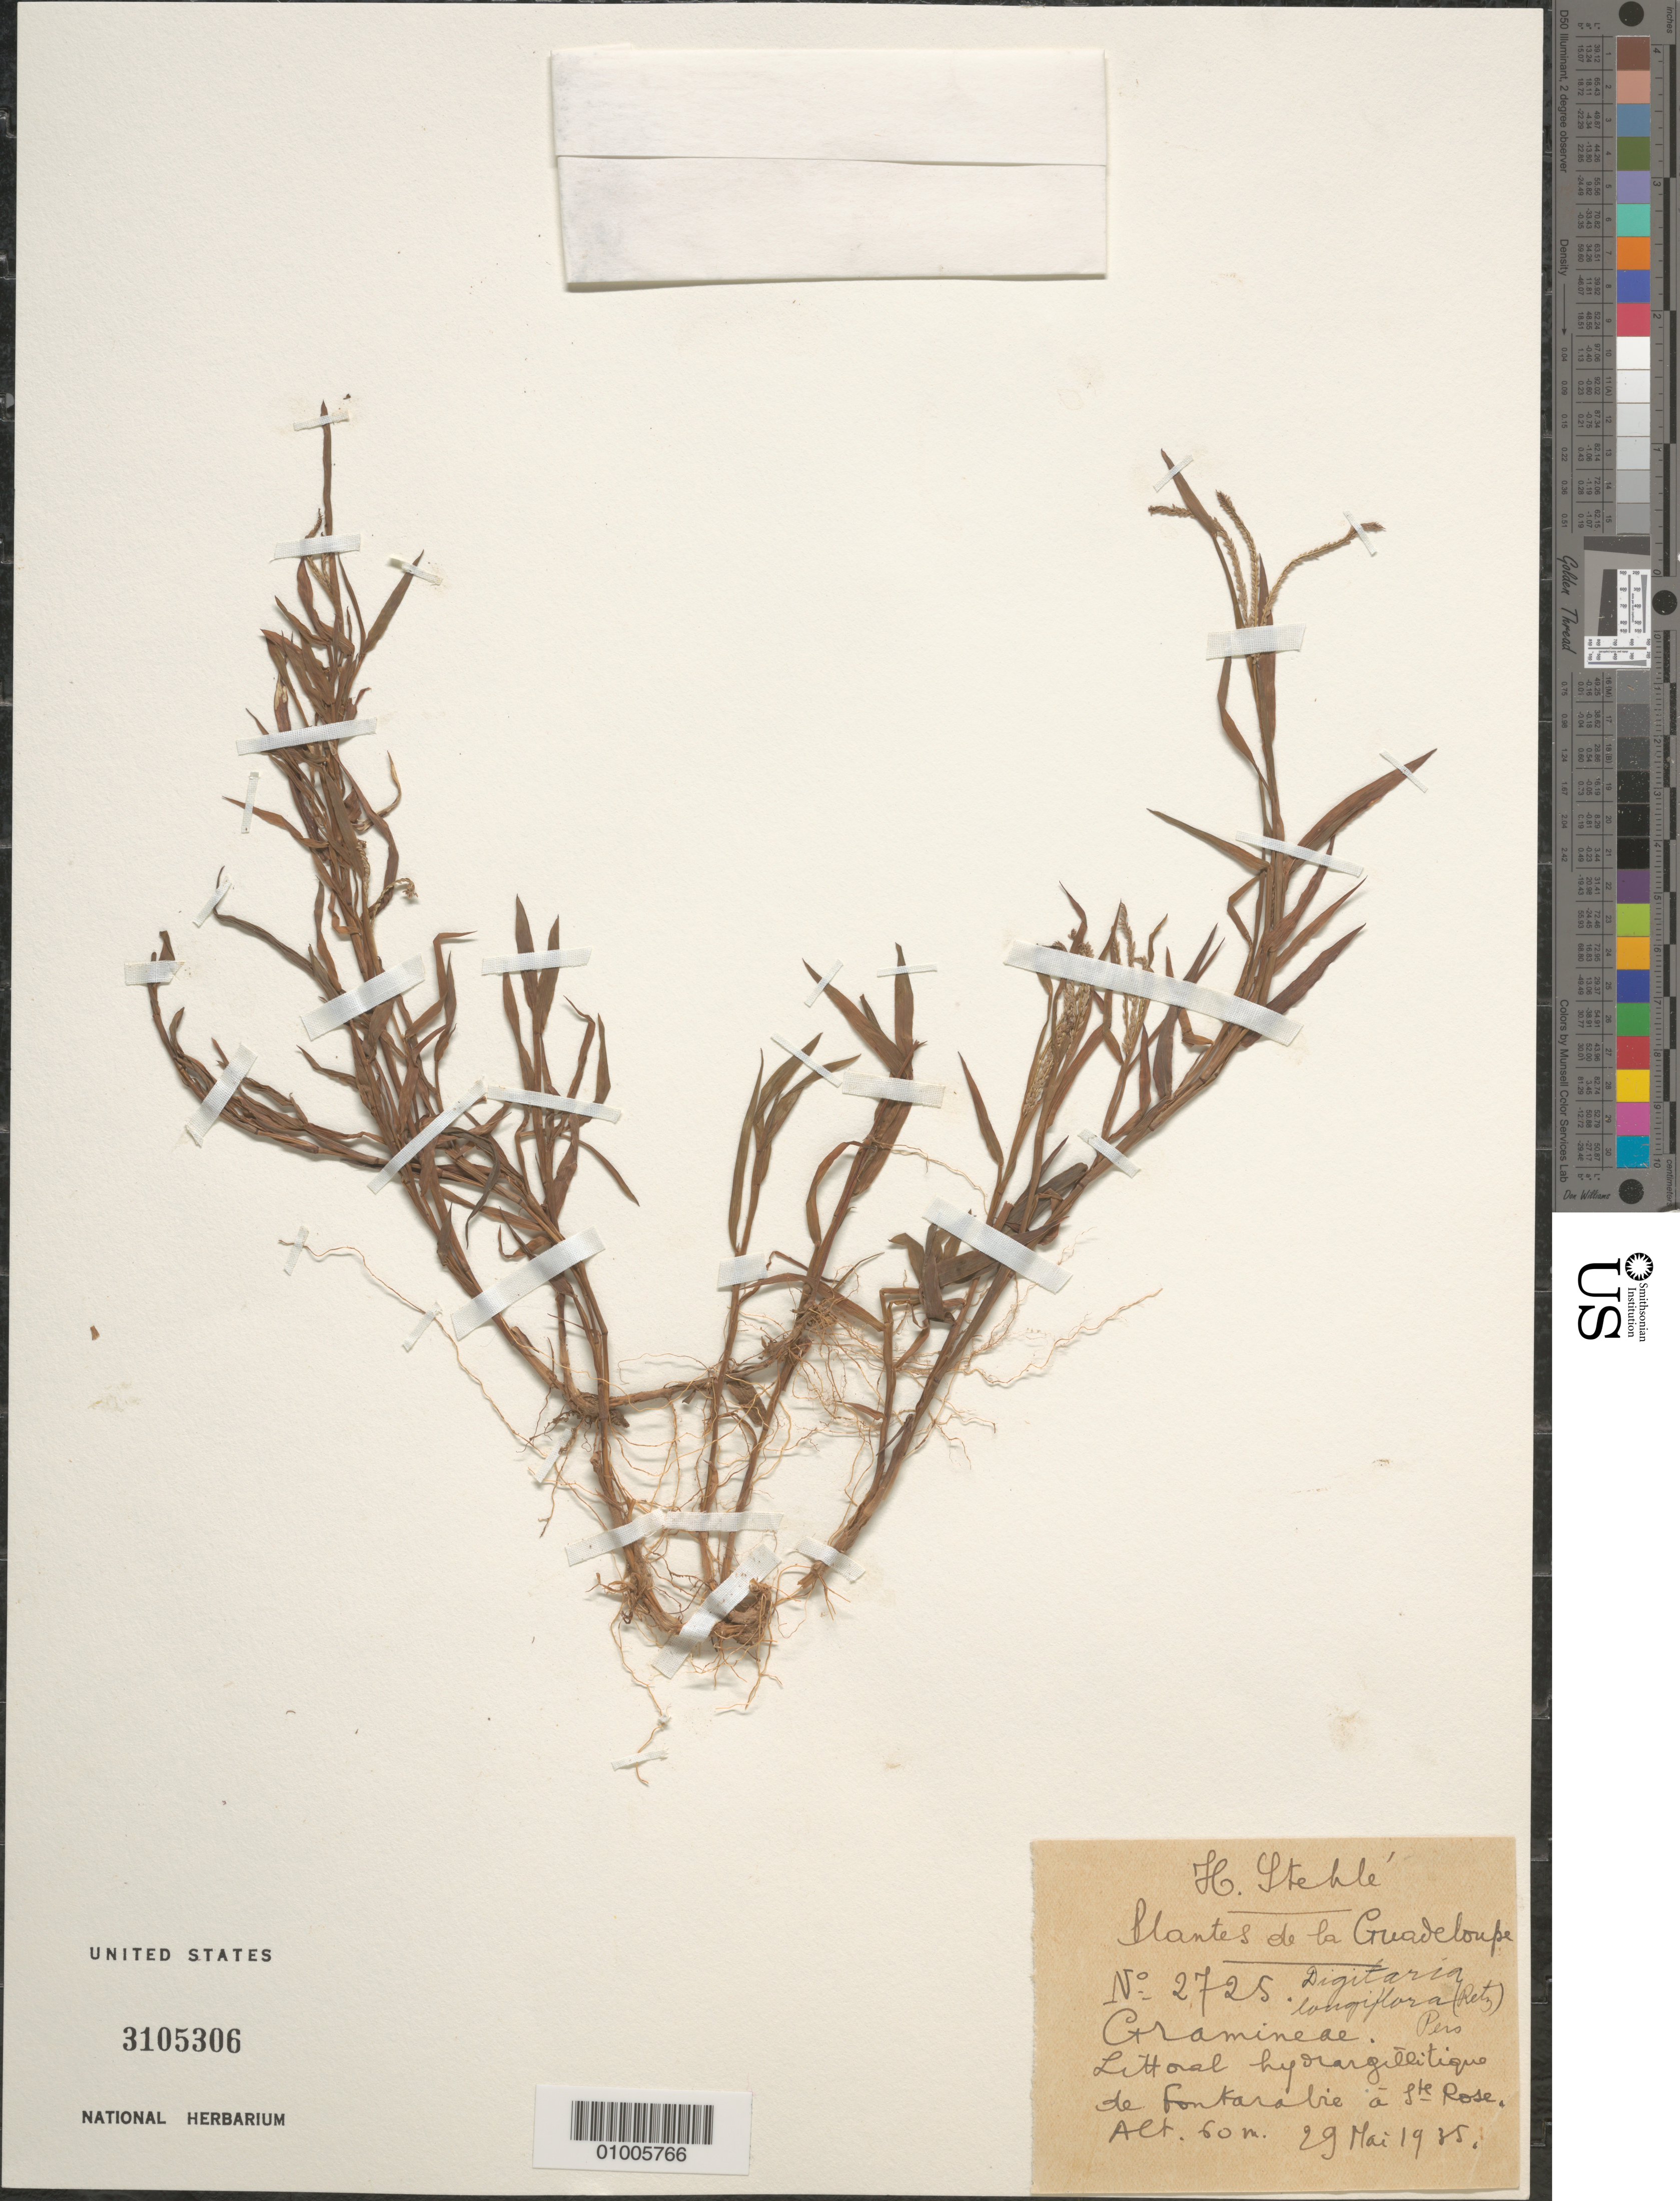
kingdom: Plantae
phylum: Tracheophyta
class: Liliopsida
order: Poales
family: Poaceae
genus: Digitaria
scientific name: Digitaria longiflora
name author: (Retz.) Pers.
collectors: H. Stehlé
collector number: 2725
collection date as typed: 29 May 1935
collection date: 1935-05-29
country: Guadeloupe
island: Basse Terre [Guadeloupe]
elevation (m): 60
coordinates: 0 N, 0 E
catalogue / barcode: US 3105306